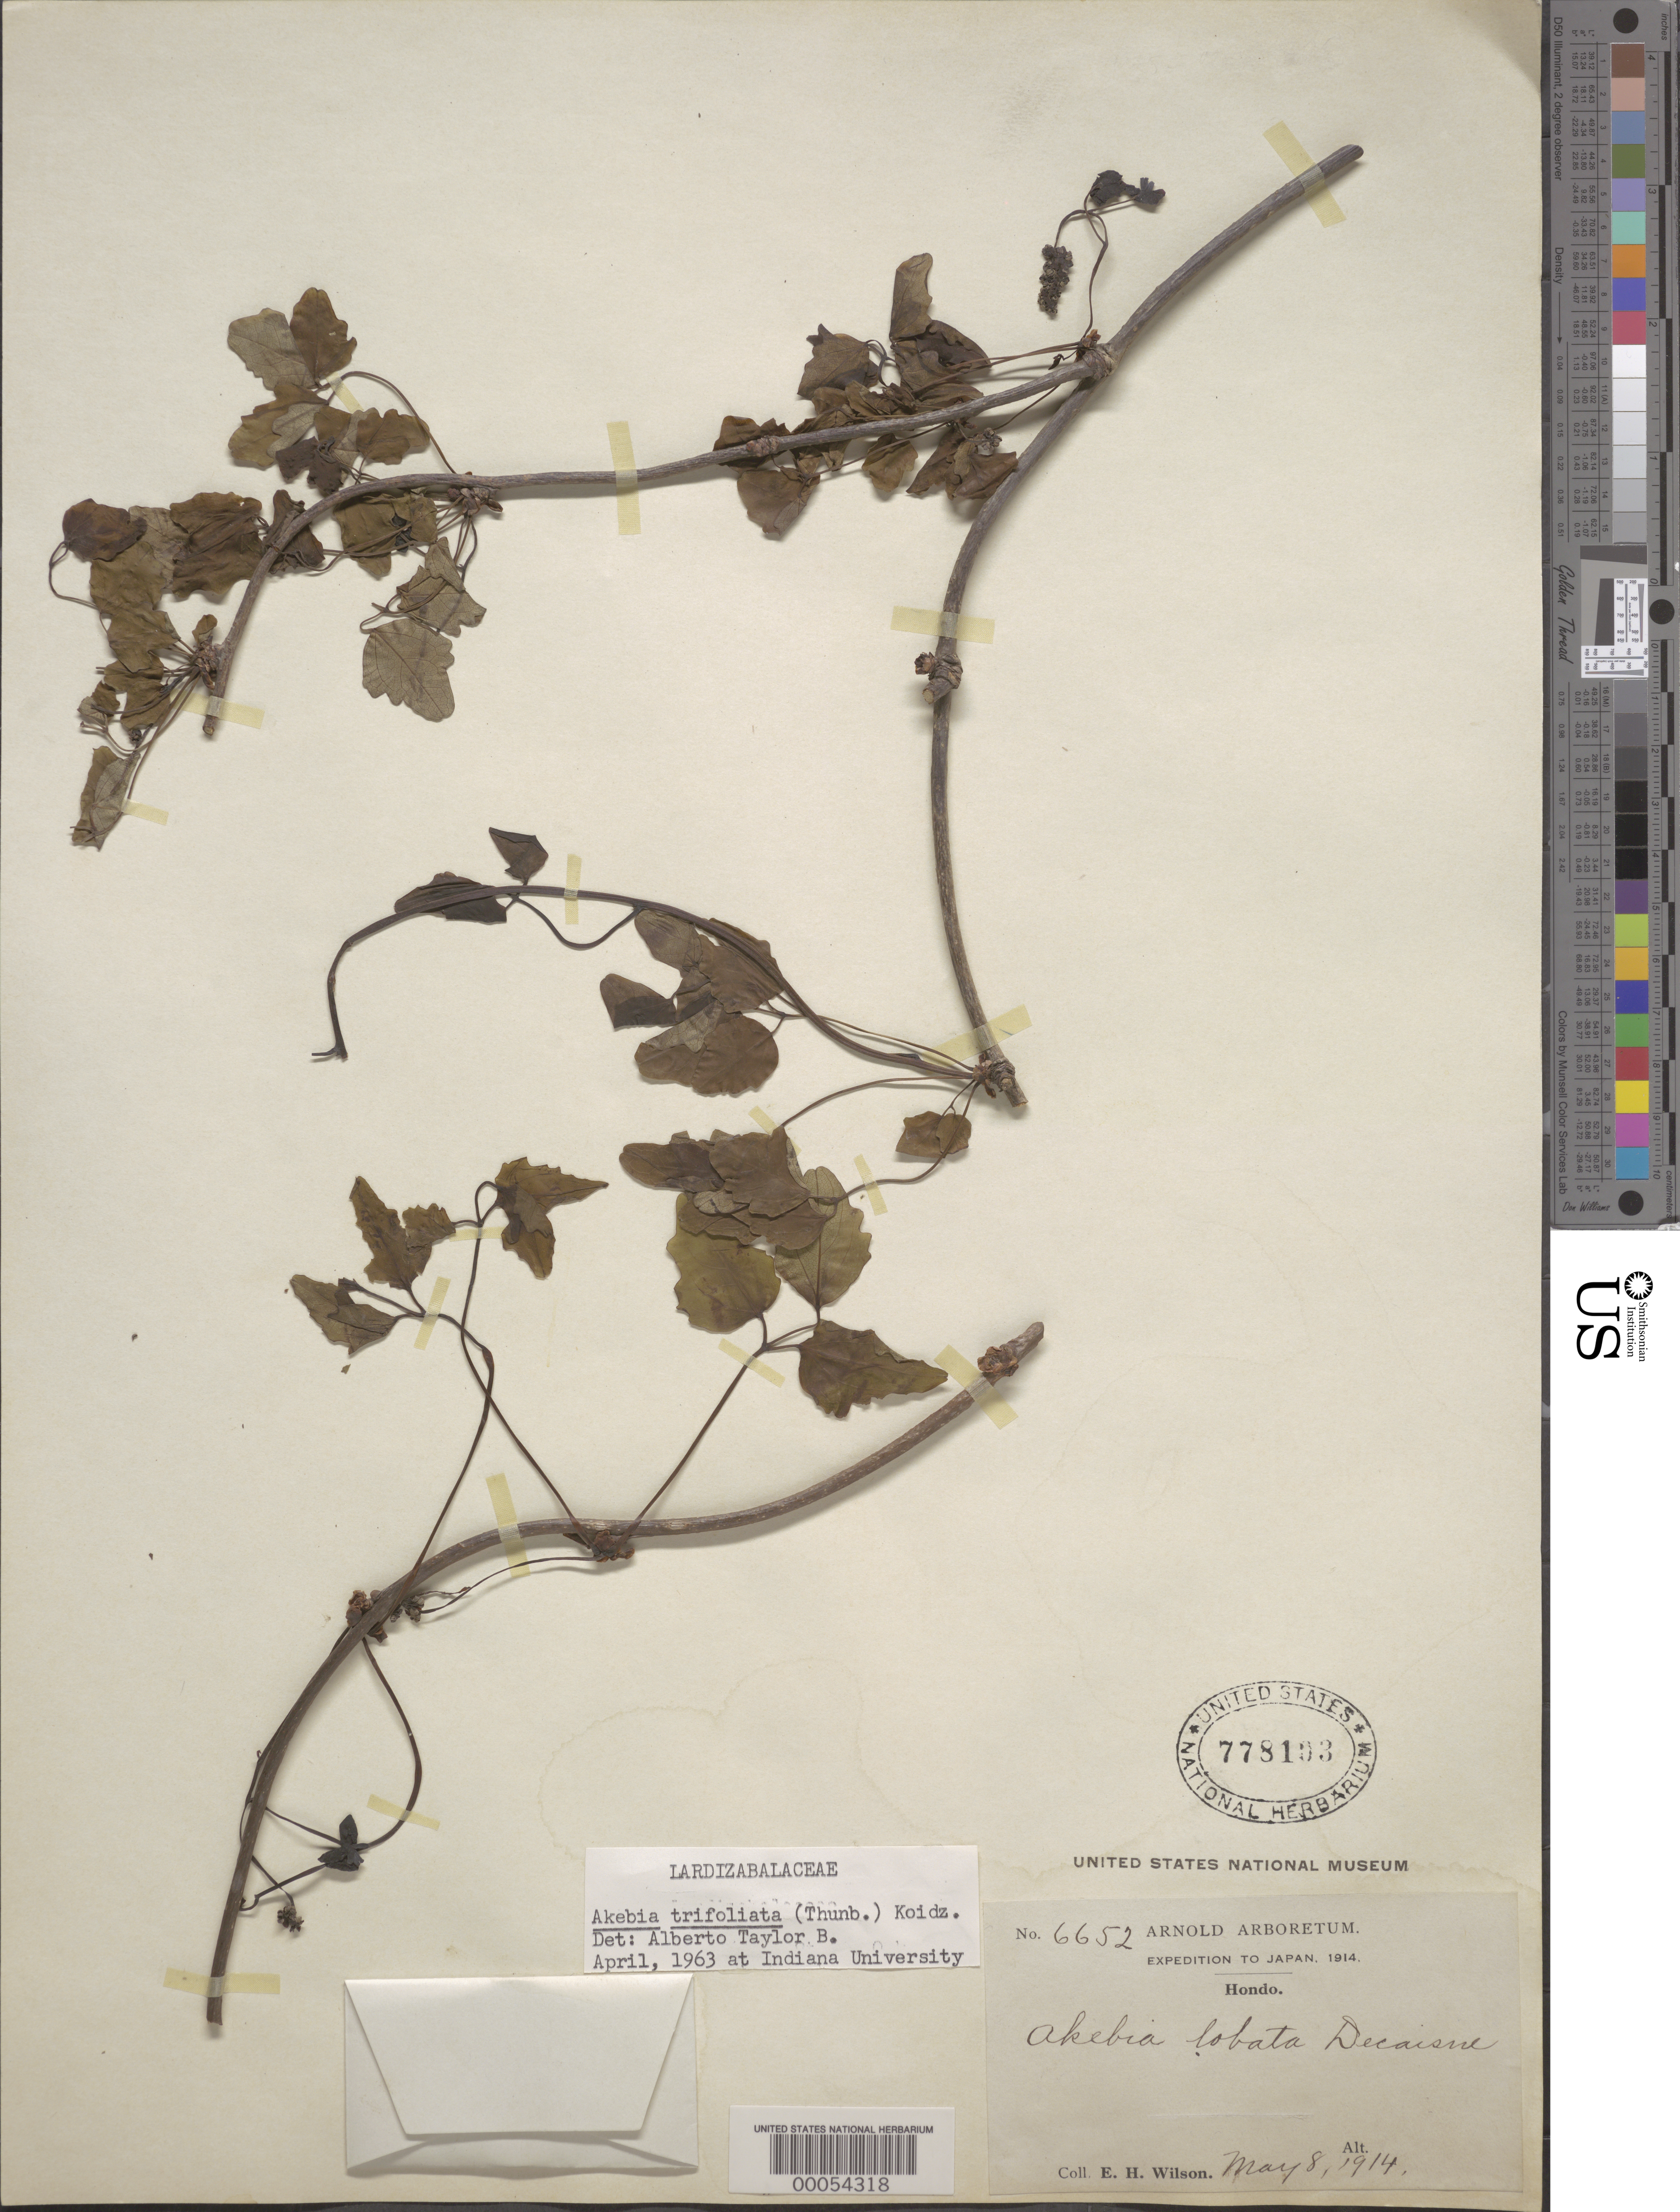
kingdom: Plantae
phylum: Tracheophyta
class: Magnoliopsida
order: Ranunculales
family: Lardizabalaceae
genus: Akebia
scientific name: Akebia trifoliata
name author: (Thunb.) Koidz.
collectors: E. H. Wilson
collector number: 6652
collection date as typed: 08 May 1914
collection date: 1914-05-08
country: Japan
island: Honshu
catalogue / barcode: US 778103